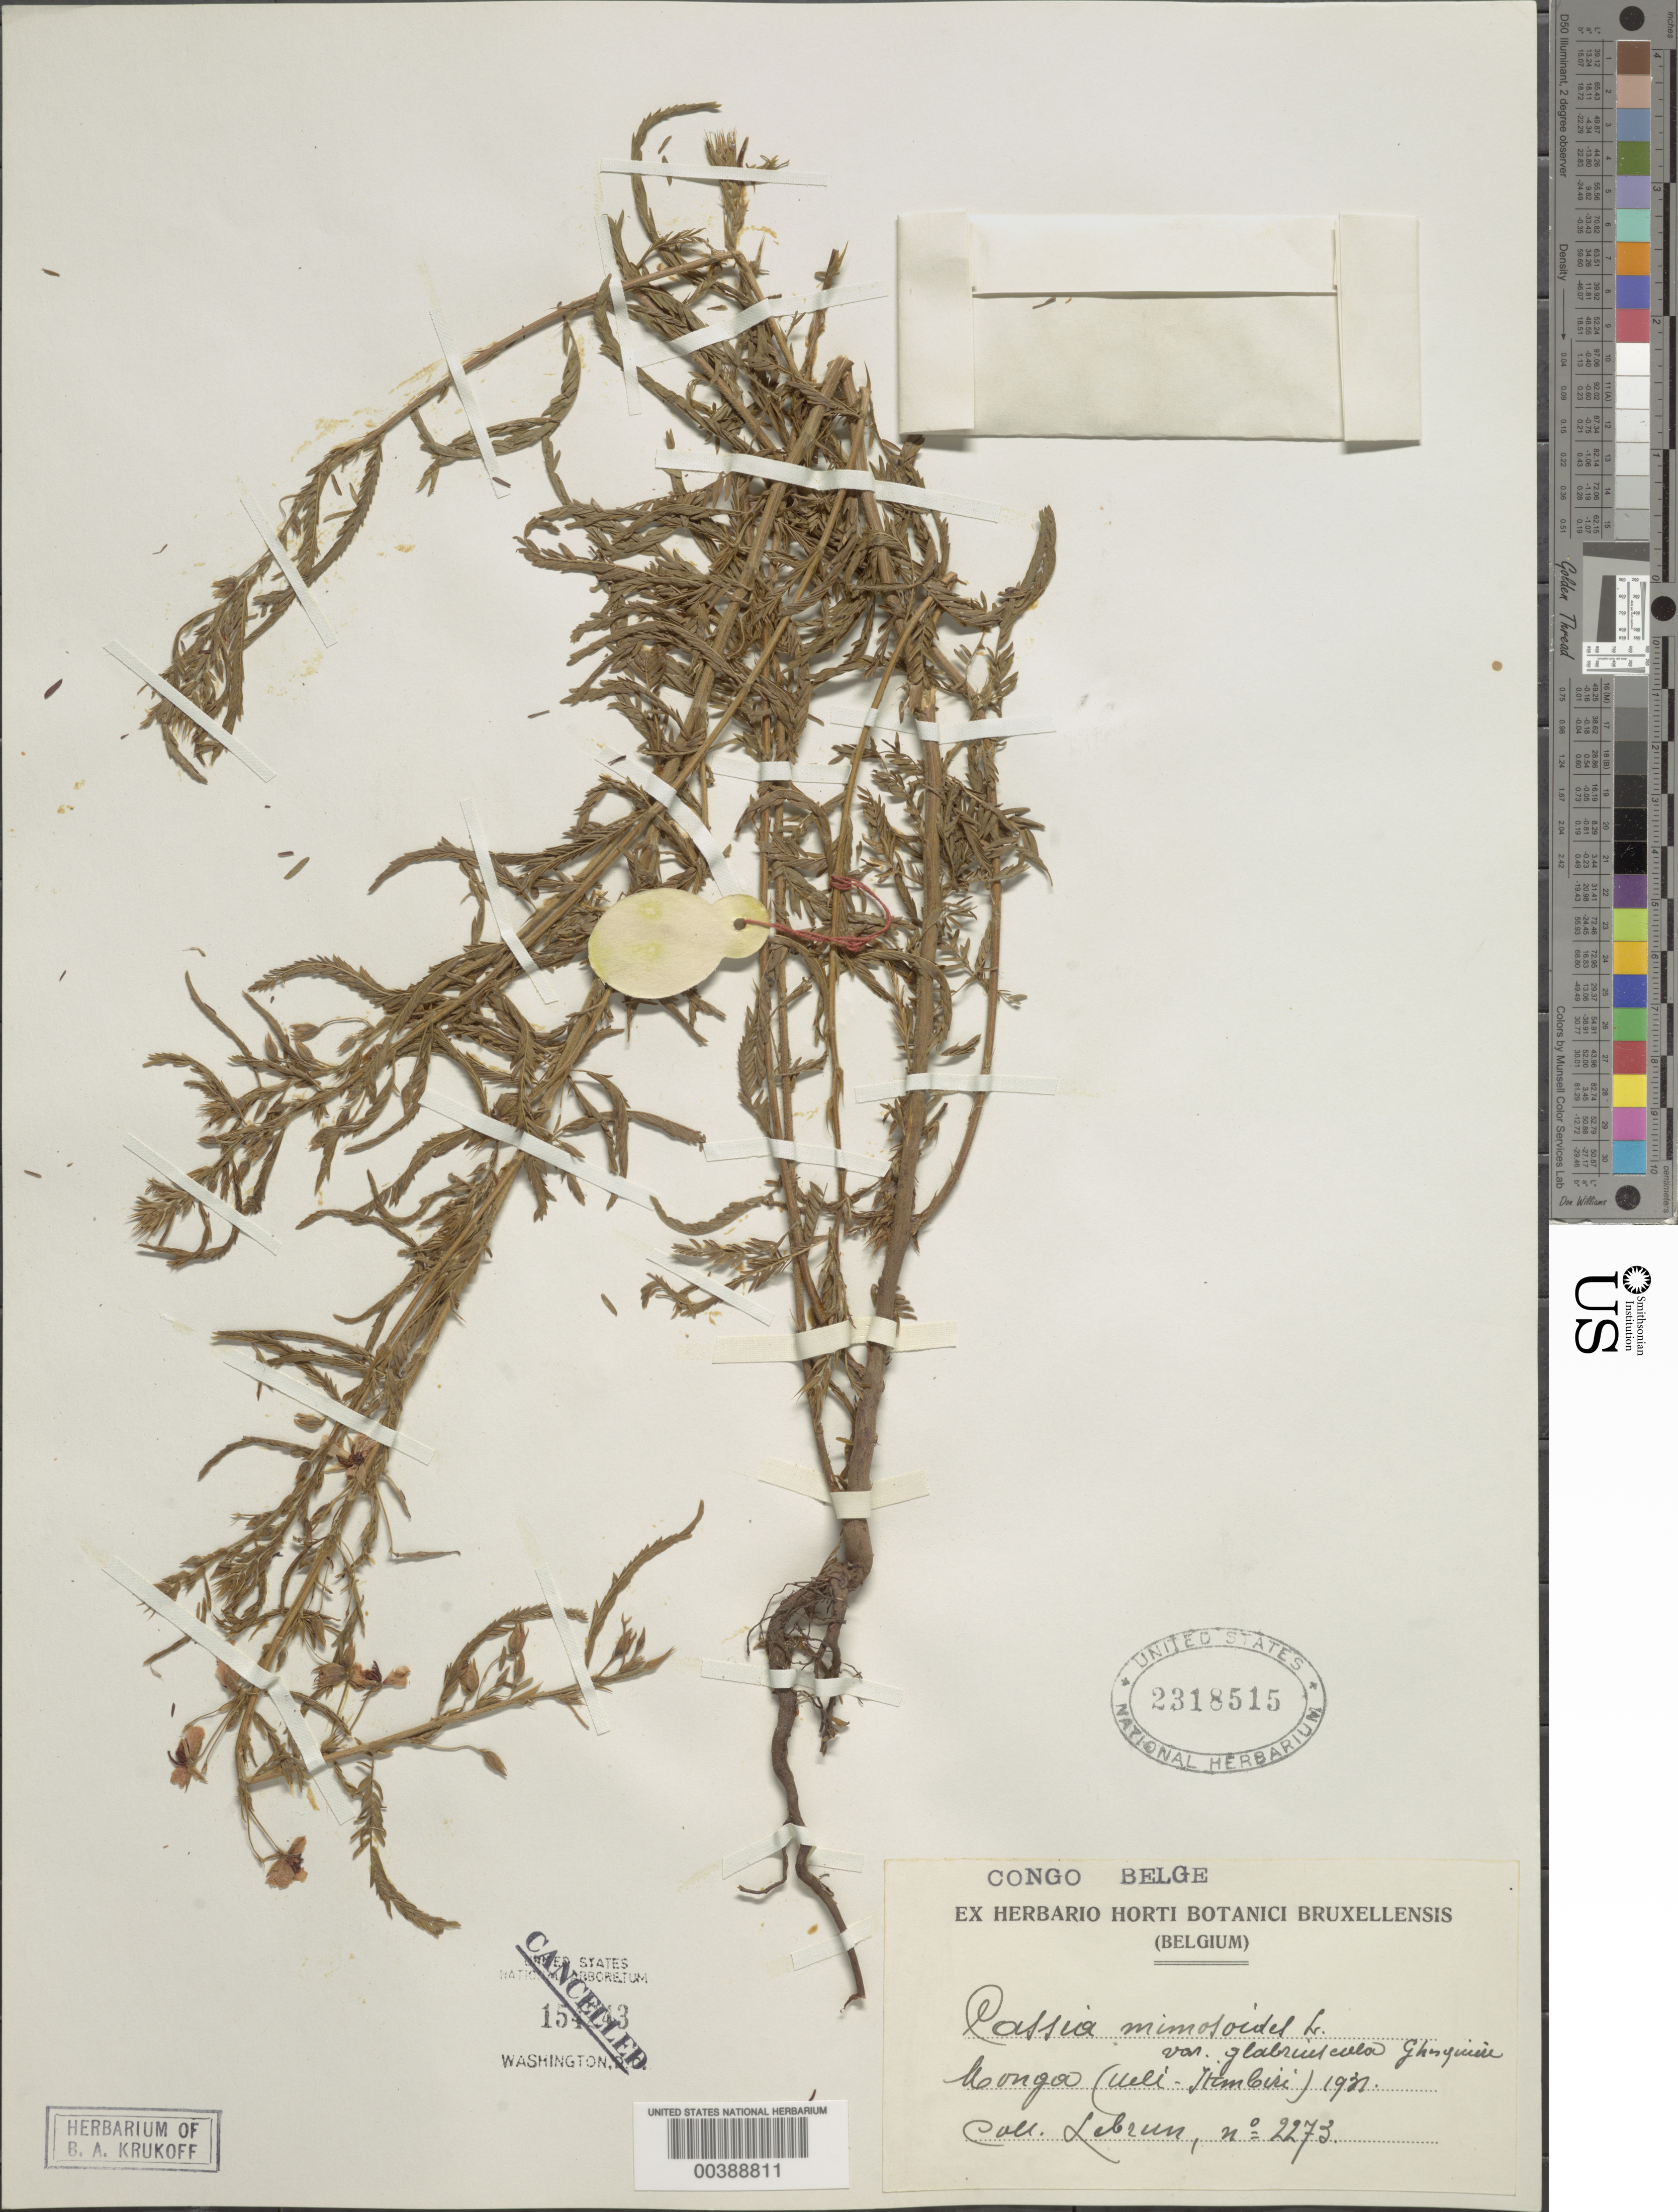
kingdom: Plantae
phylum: Tracheophyta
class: Magnoliopsida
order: Fabales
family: Fabaceae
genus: Chamaecrista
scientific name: Chamaecrista mimosoides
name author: (L.) Greene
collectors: J.A. Lebrun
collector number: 2273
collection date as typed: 1931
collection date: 1931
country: Congo, Democratic Republic of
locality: Ueli-itimbiri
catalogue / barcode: US 2318515